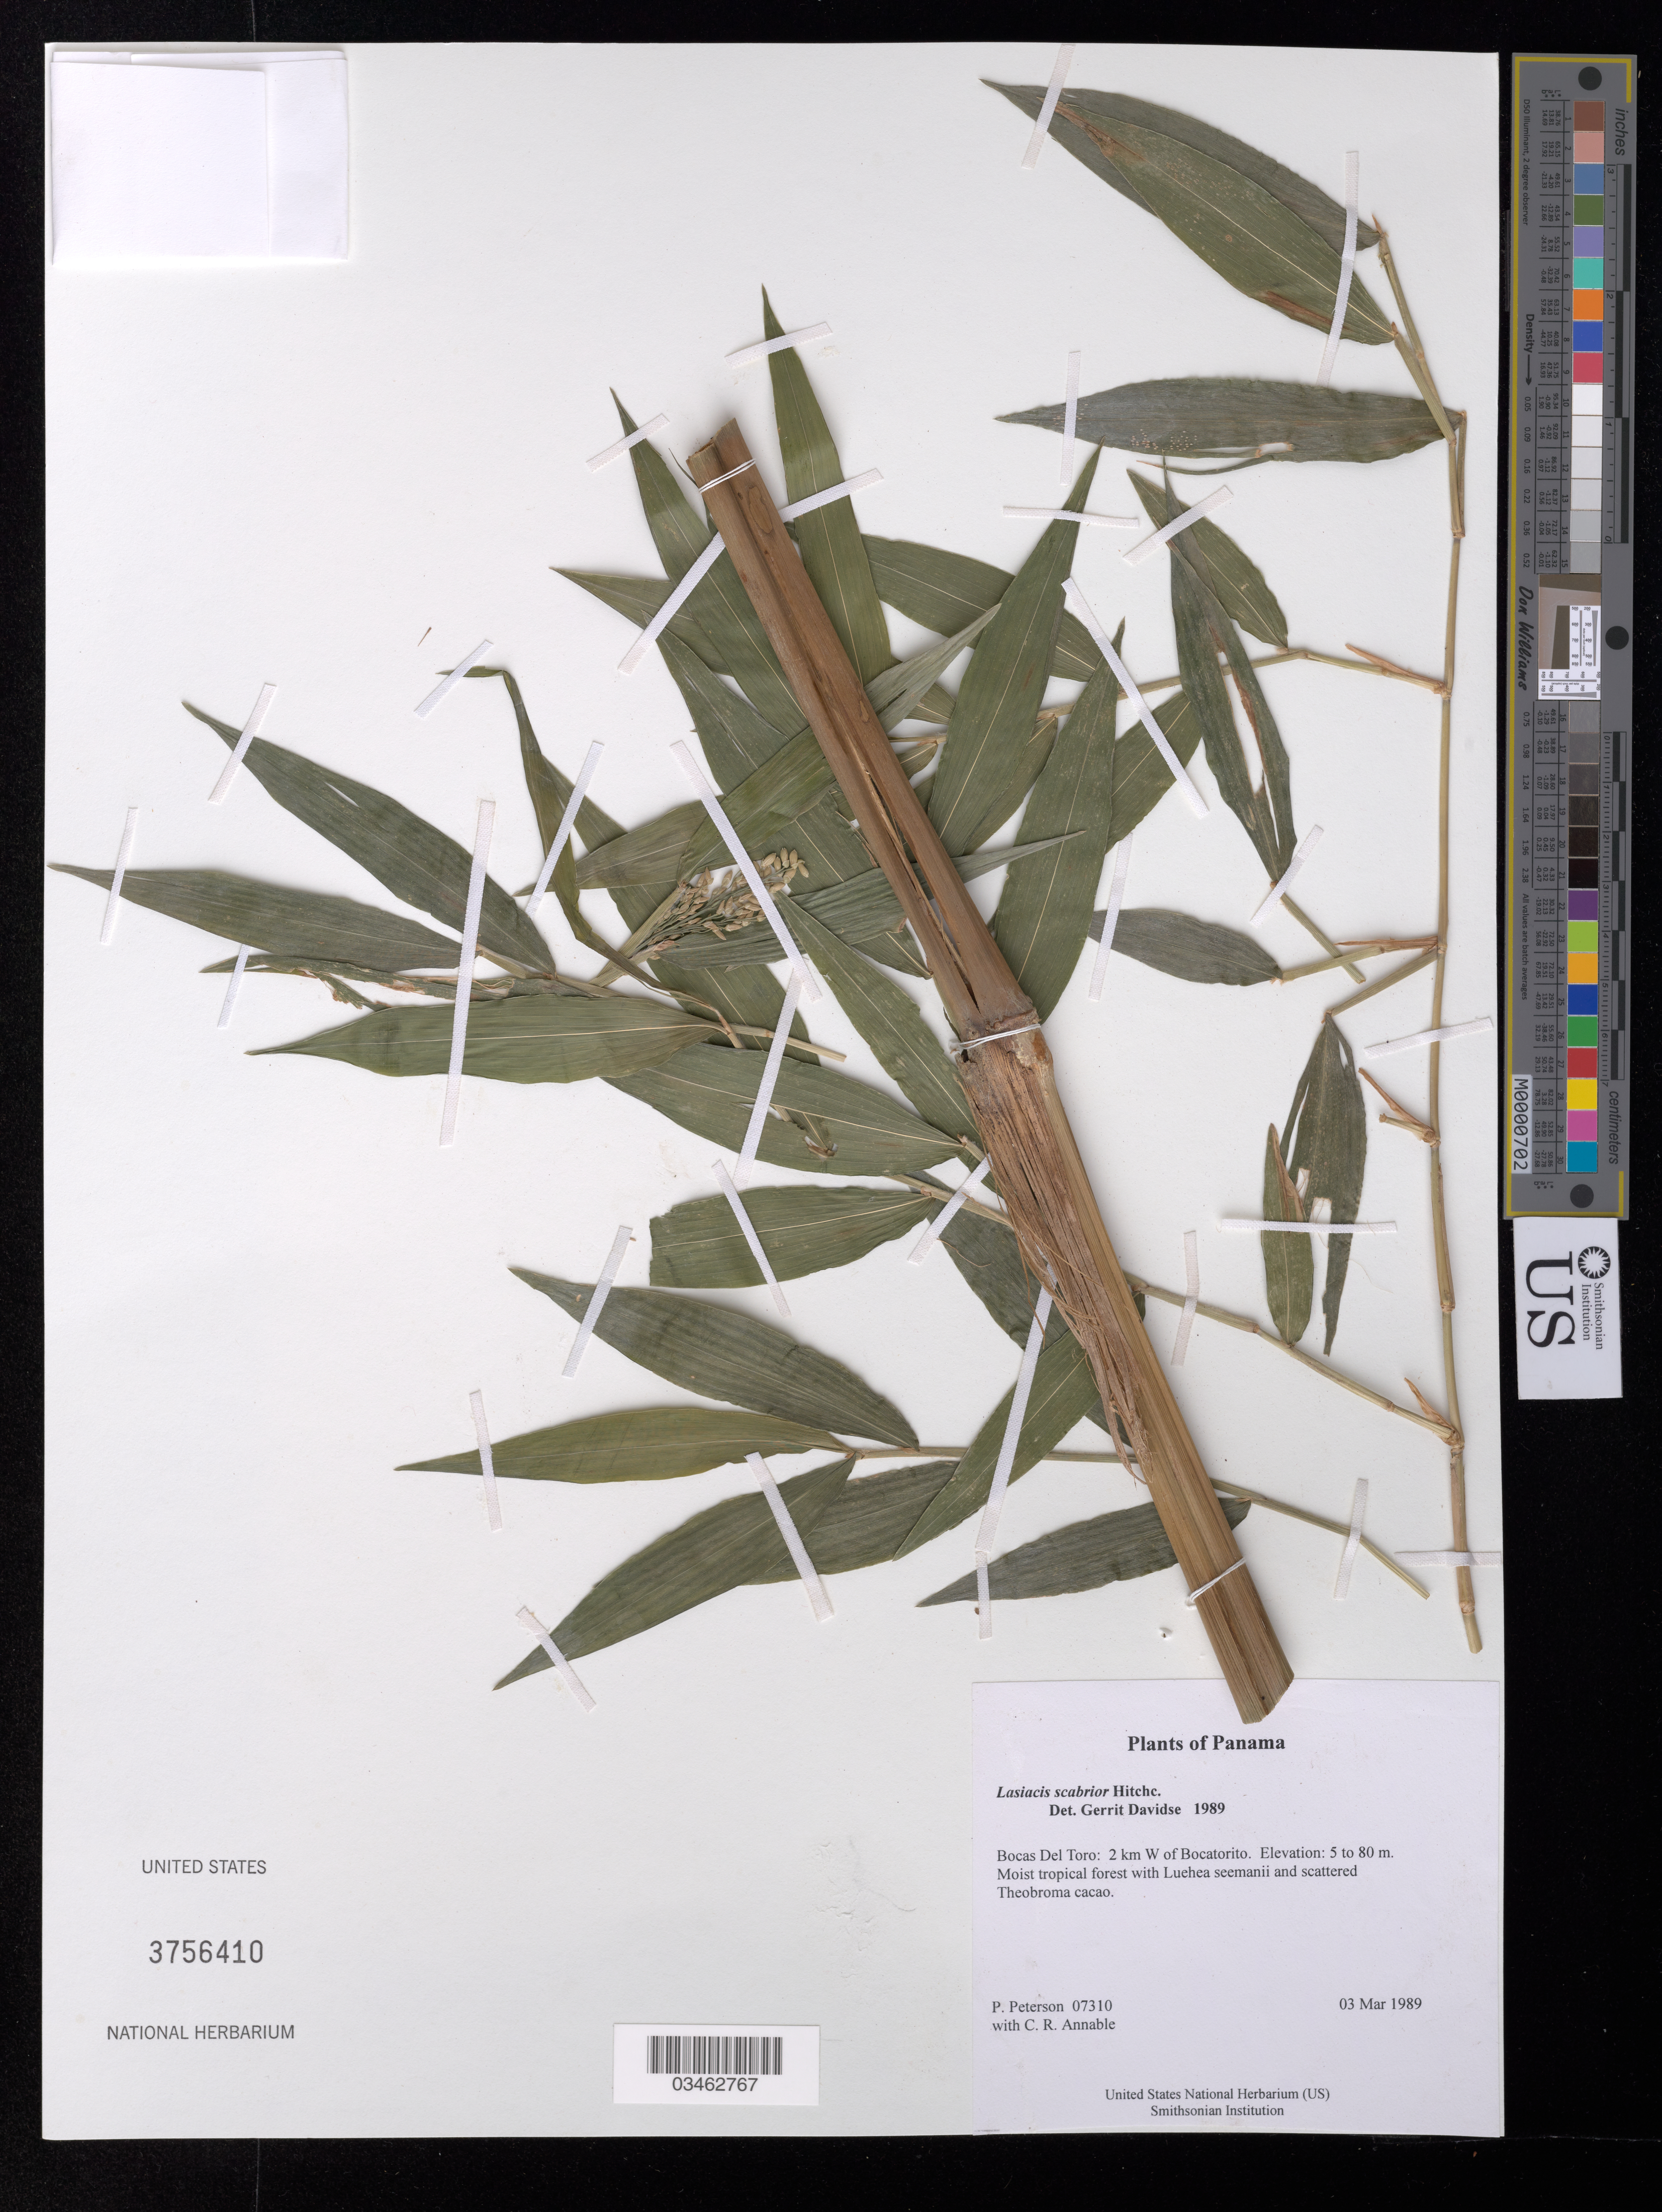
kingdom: Plantae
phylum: Tracheophyta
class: Liliopsida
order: Poales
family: Poaceae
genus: Lasiacis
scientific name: Lasiacis scabrior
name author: Hitchc.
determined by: Davidse, Gerrit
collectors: P. M. Peterson & C. R. Annable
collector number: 07310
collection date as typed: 03 Mar 1989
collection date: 1989-03-03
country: Panama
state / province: Bocas del Toro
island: San Cristobal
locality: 2 km W of Bocatorito.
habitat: Moist tropical forest with Luehea seemanii and scattered Theobroma cacao.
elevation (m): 5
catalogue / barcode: US 3756410